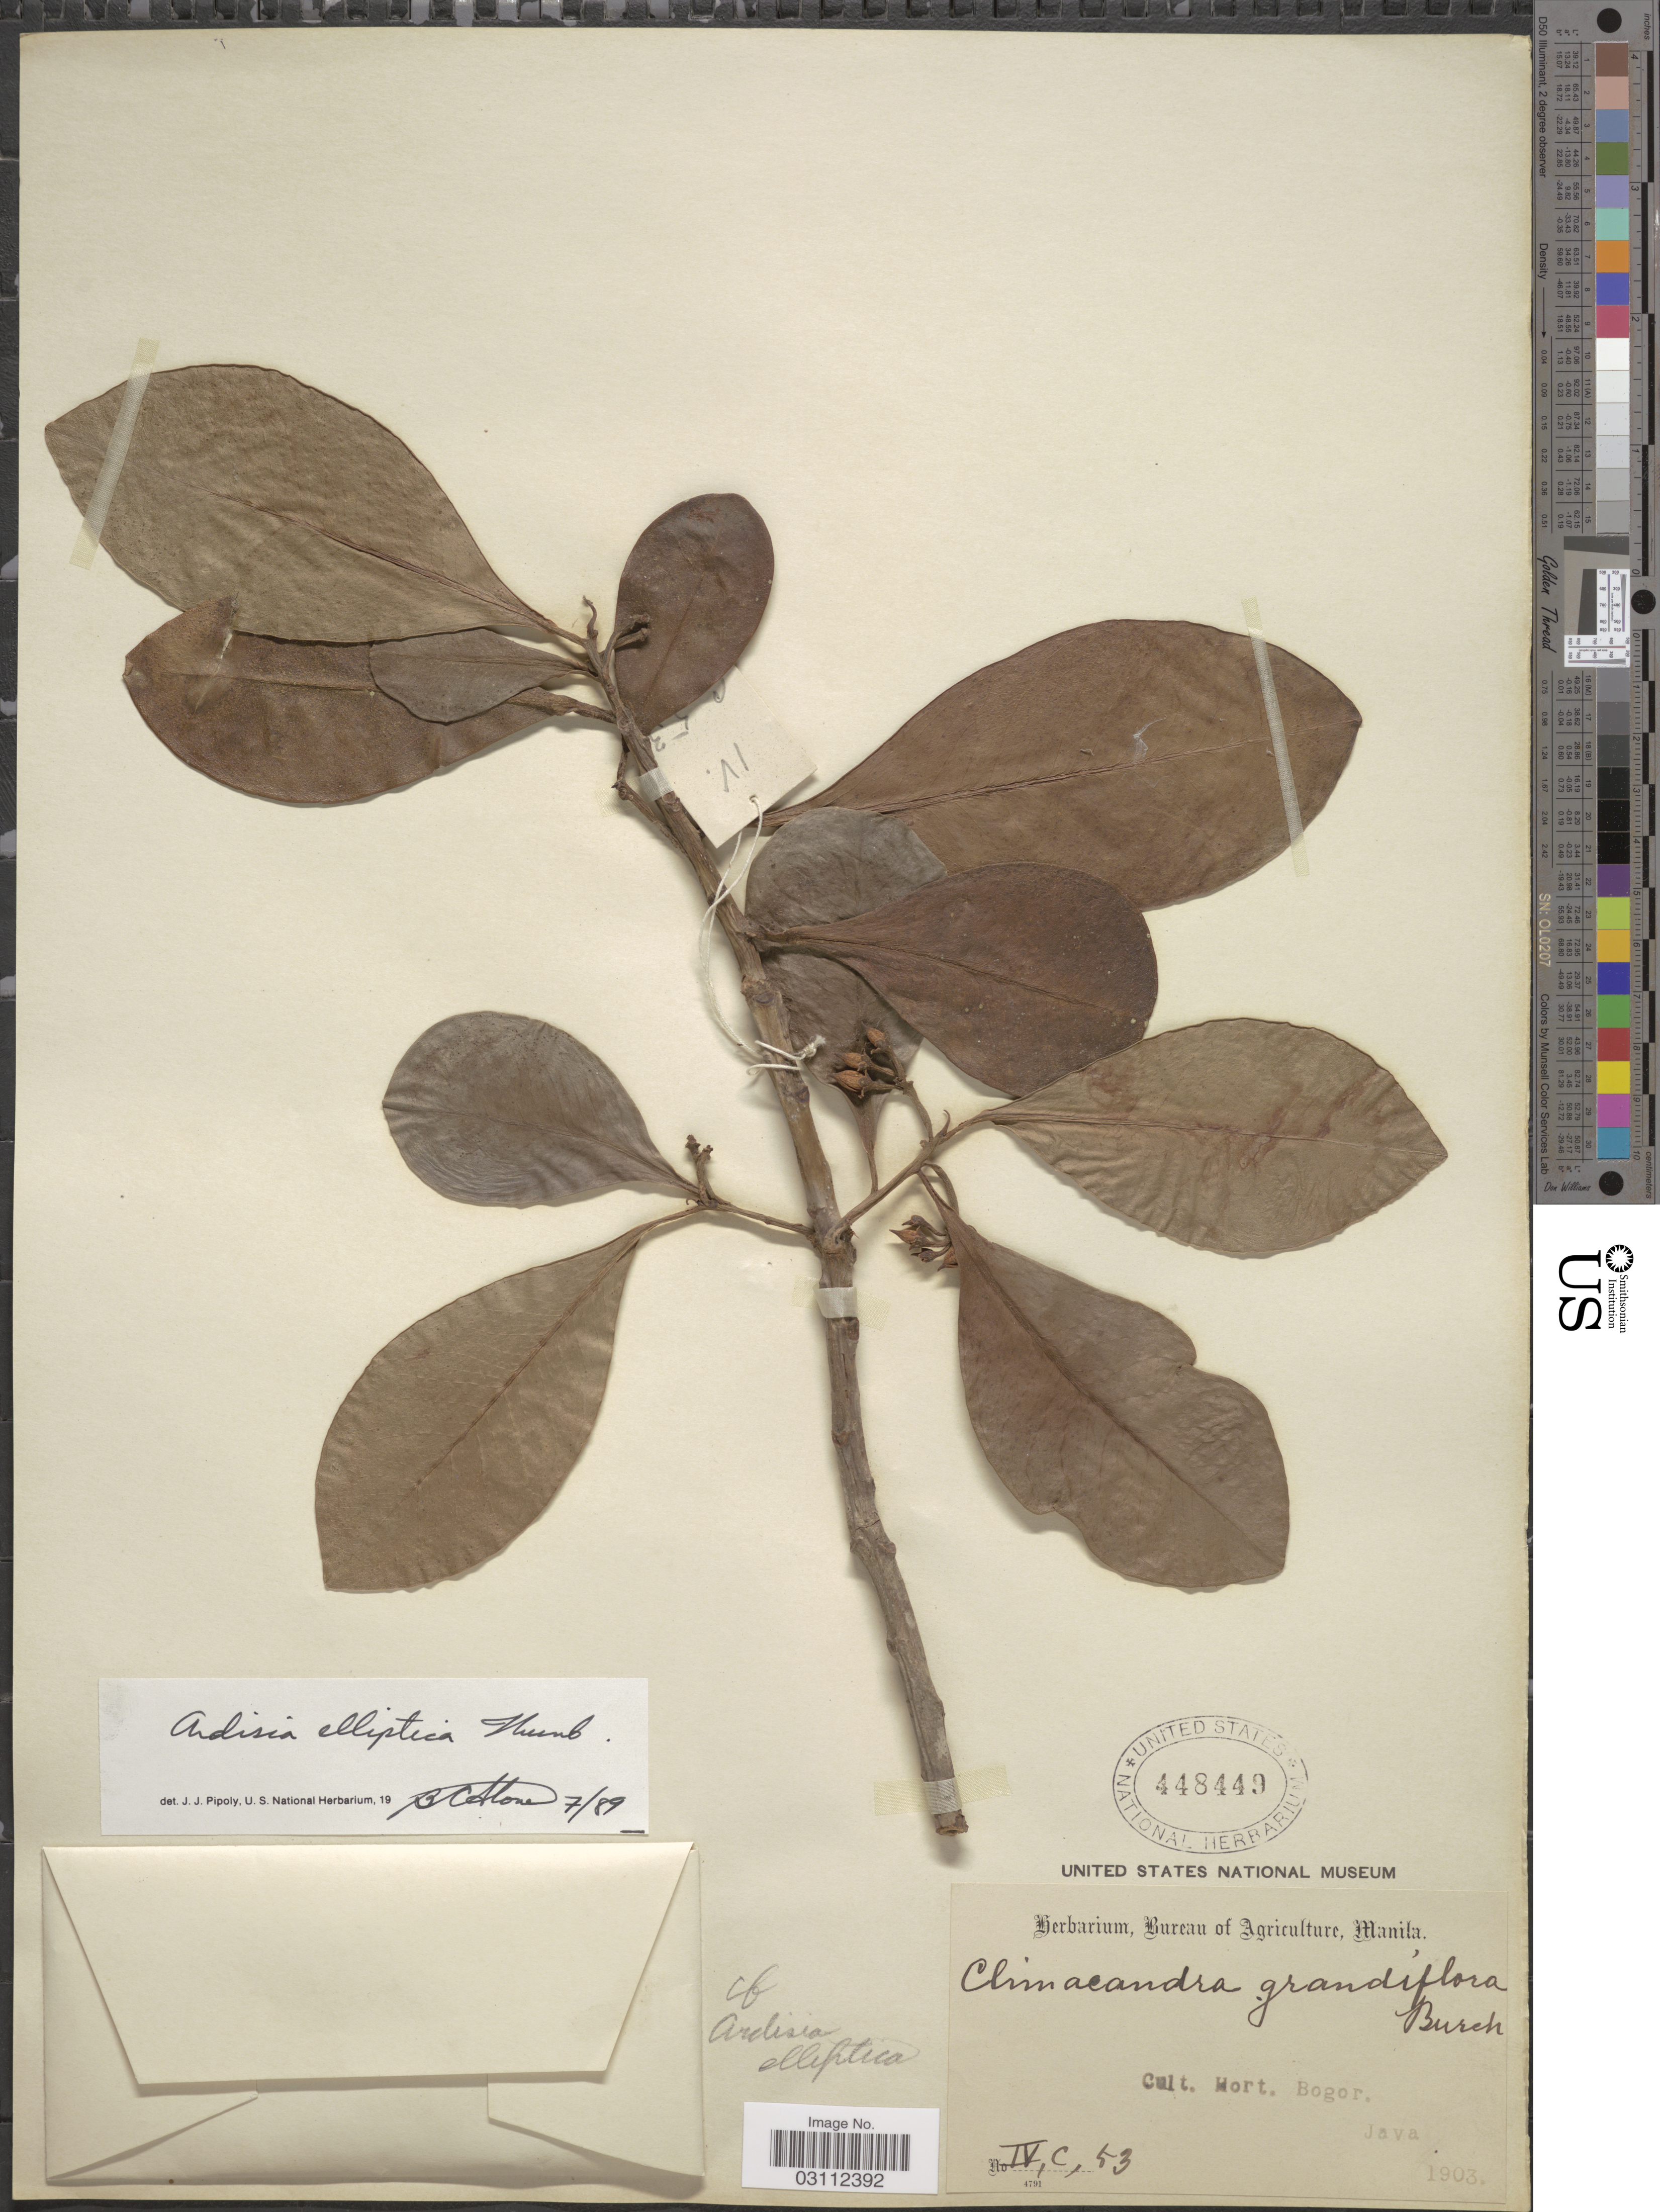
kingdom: Plantae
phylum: Tracheophyta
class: Magnoliopsida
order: Ericales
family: Primulaceae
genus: Ardisia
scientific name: Ardisia elliptica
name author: Thunb.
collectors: ex Herb. Bur. Agric. Manila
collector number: IV,C,53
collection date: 1903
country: Indonesia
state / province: Java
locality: Cult. Hort. Bogor. Java.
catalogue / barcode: US 448449